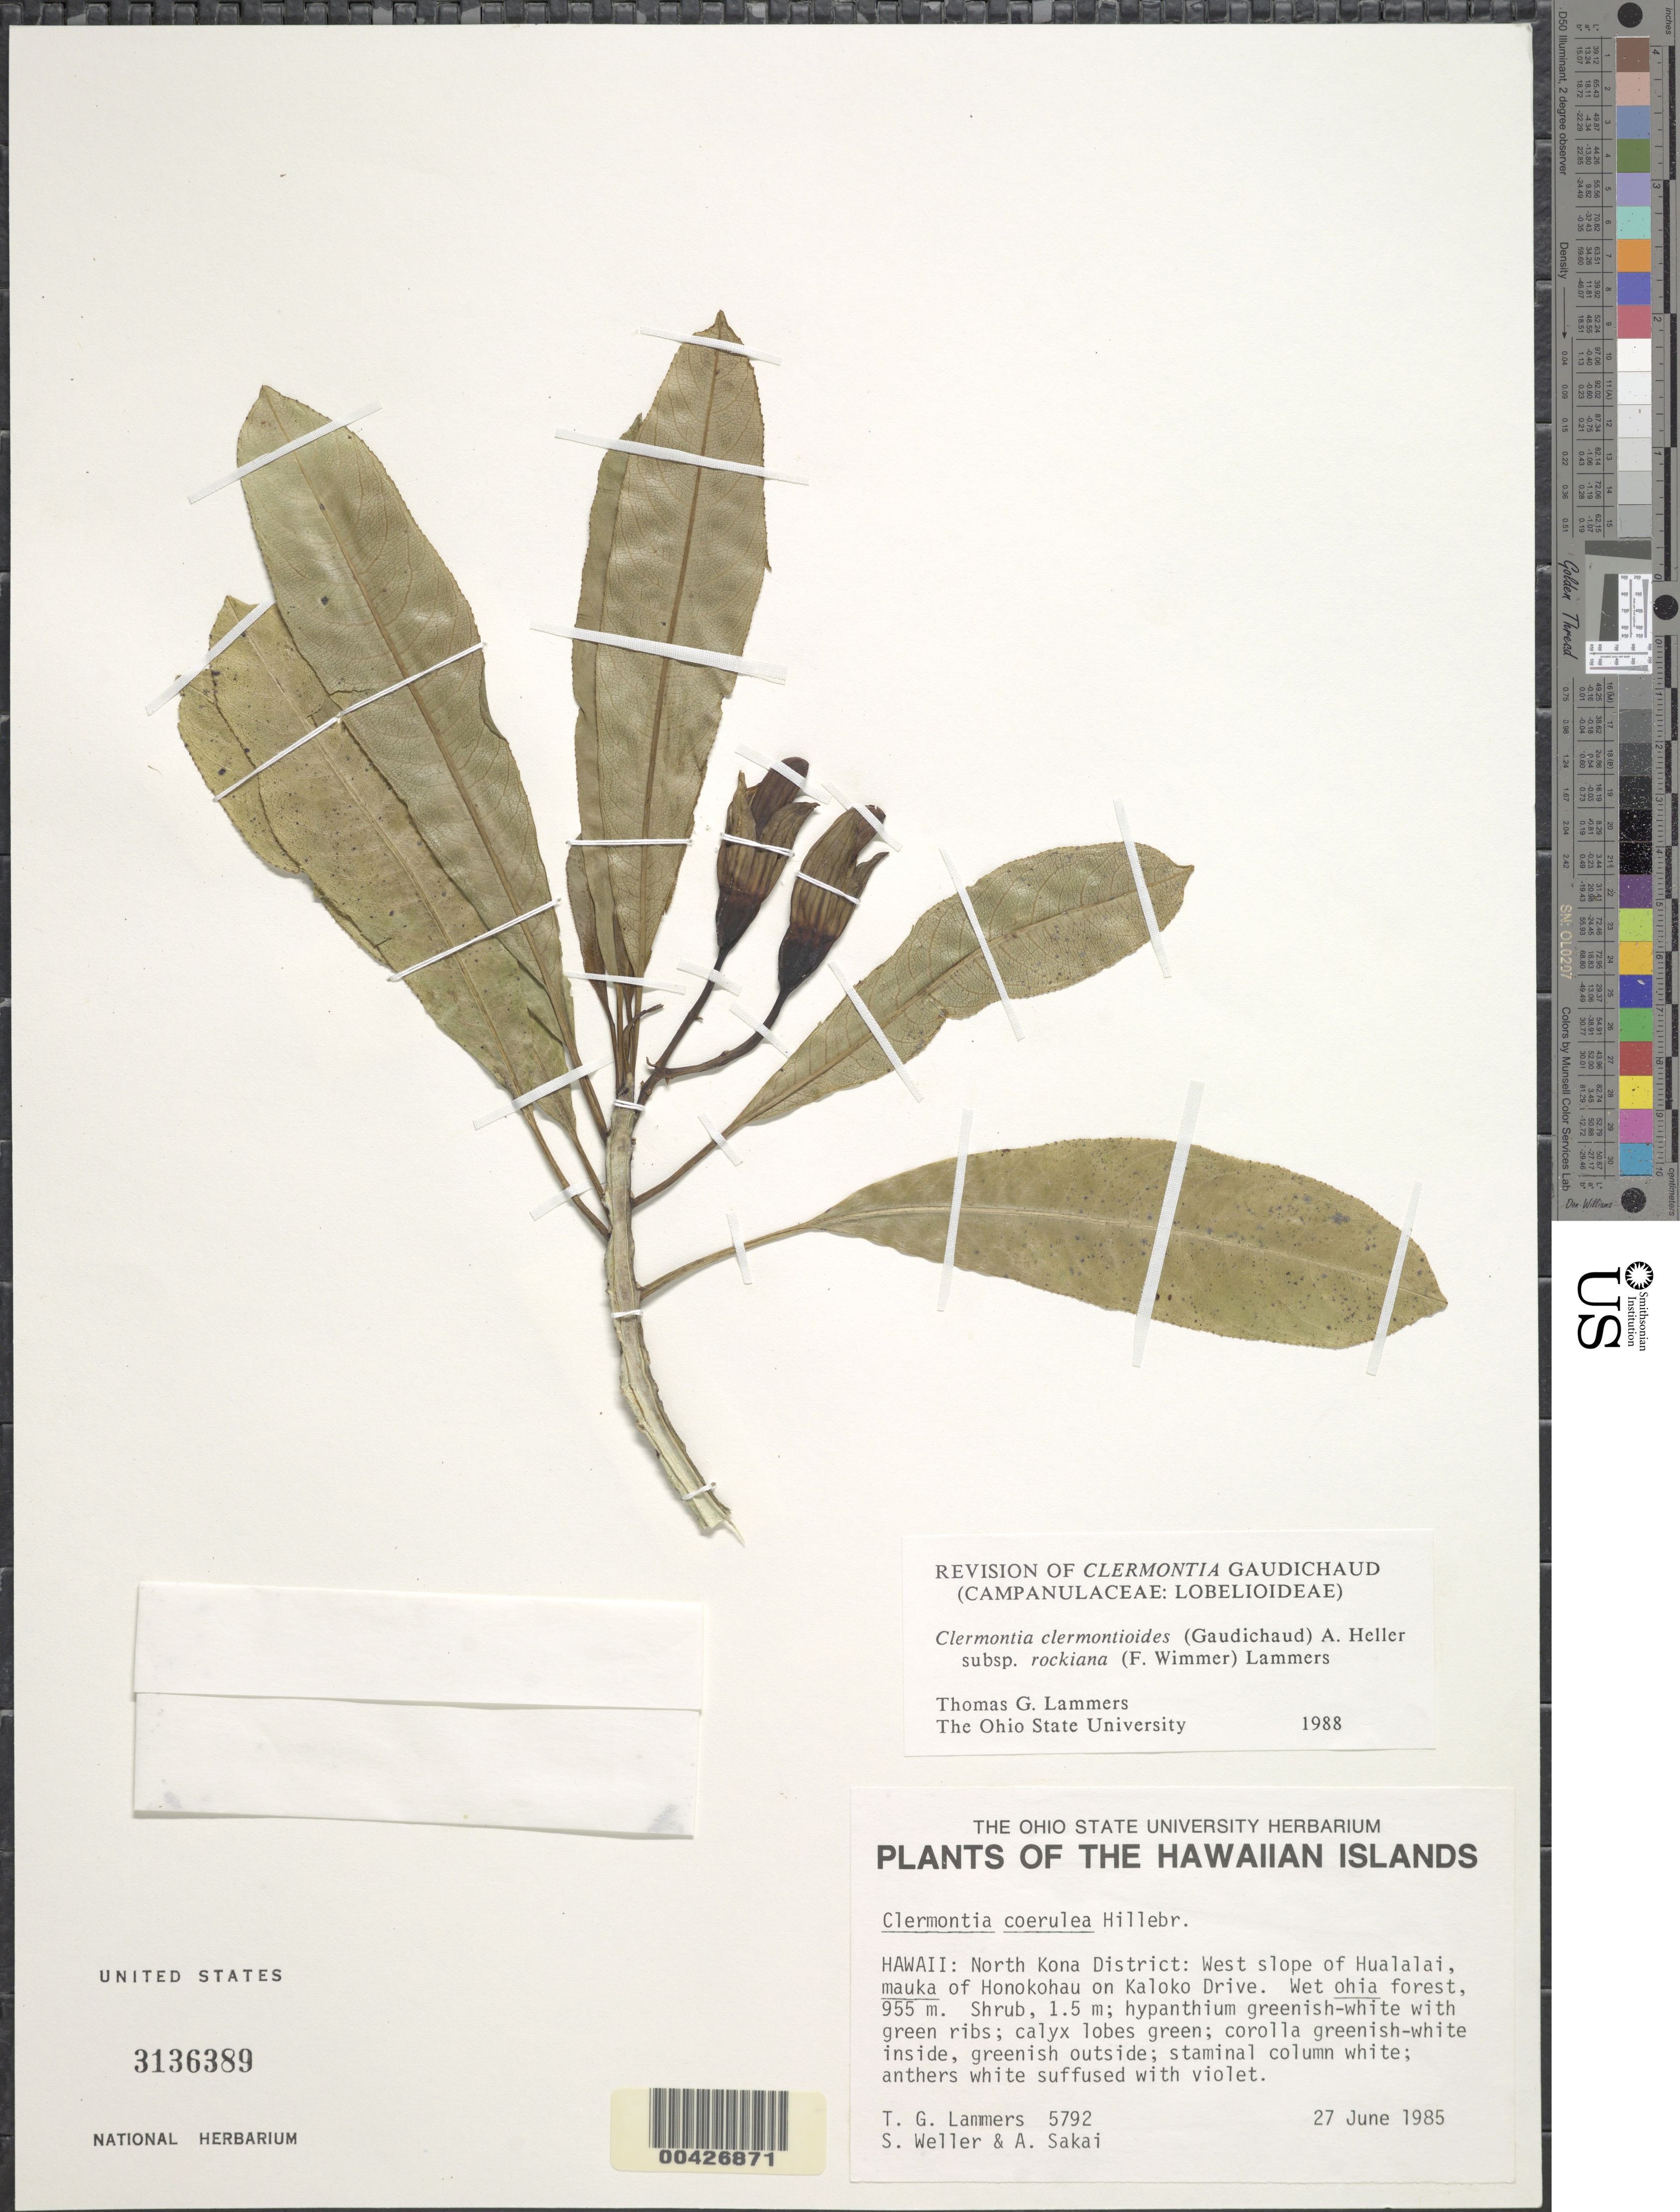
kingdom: Plantae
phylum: Tracheophyta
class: Magnoliopsida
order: Asterales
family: Campanulaceae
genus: Clermontia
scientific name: Clermontia clermontioides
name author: (Gaudich.) A. Heller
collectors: T. G. Lammers, S. G. Weller & A. Sakai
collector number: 5792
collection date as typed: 27 Jun 1985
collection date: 1985-06-27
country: United States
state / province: Hawaii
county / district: Hawaii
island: Hawaii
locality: North Kona District: West slope of Hualalai, mauka of Honokohau on Kaloko Drive.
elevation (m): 955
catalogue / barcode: US 3136389